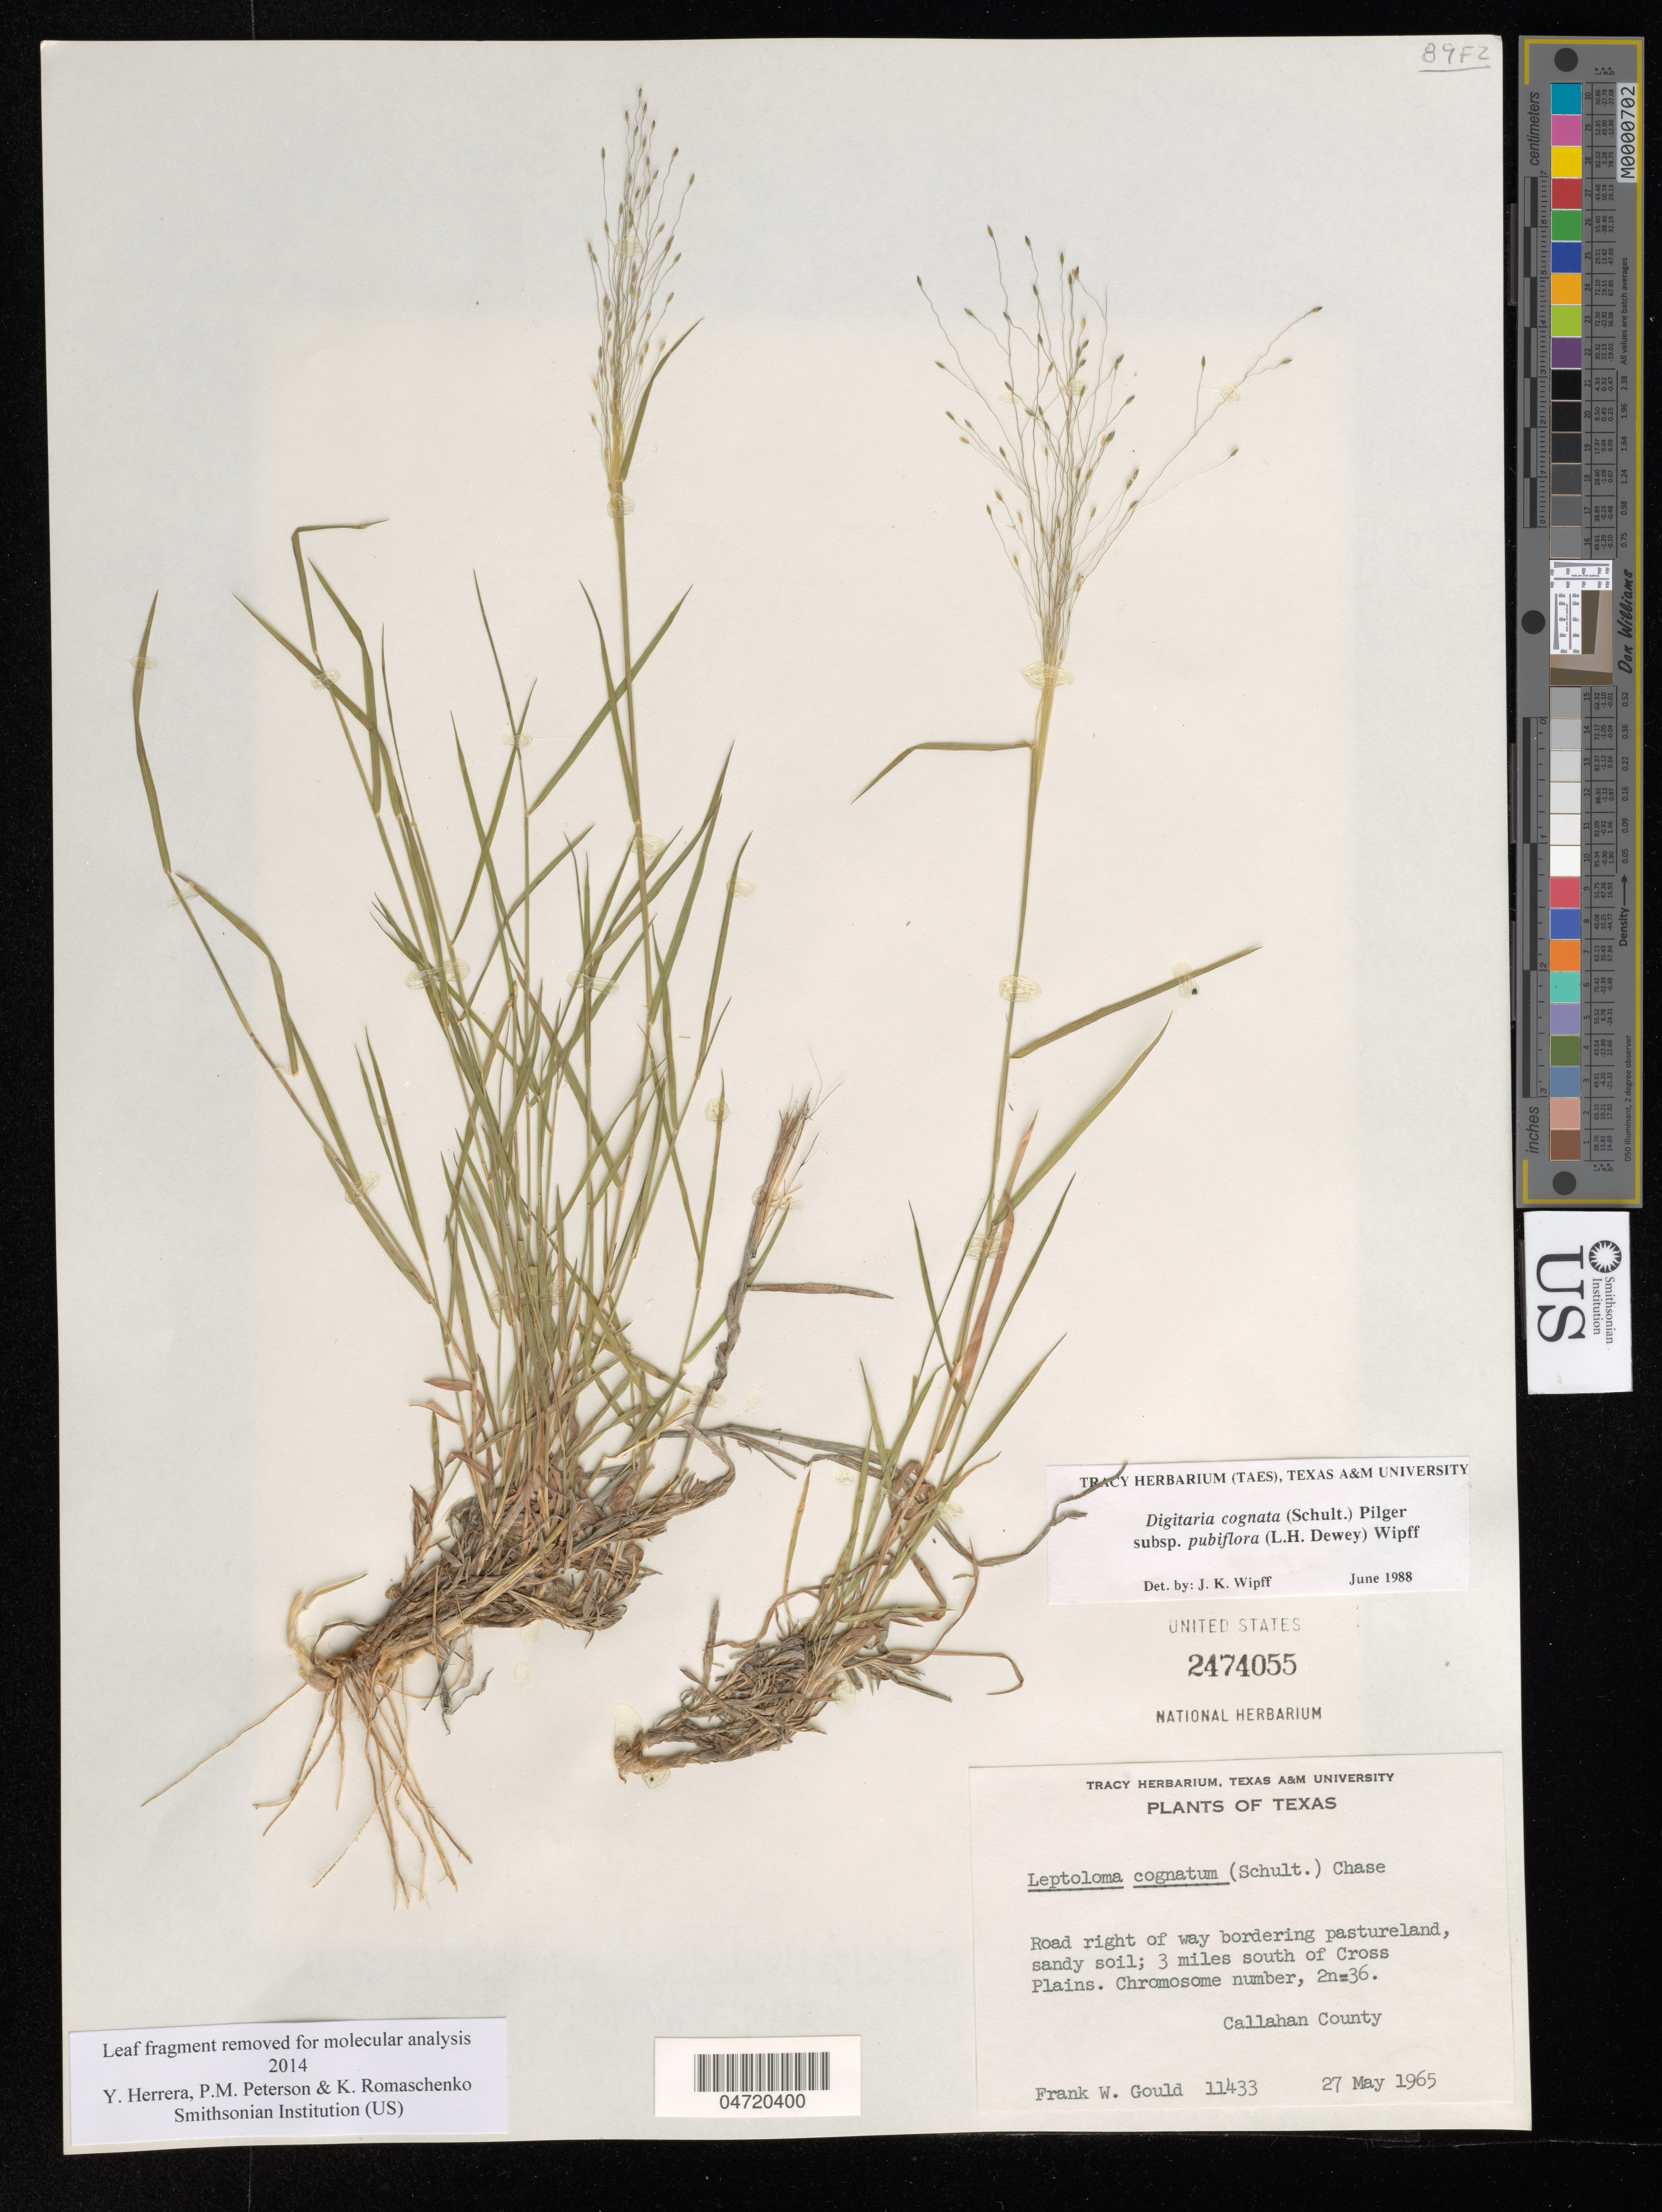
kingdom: Plantae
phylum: Tracheophyta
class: Liliopsida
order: Poales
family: Poaceae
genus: Digitaria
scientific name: Digitaria cognata subsp. pubiflora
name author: (Vasey) Wipff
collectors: F. W. Gould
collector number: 11433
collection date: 1965-05-27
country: United States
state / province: Texas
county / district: Callahan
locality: Road right of way bordering pastureland, sandy soil; 3 miles south of Cross Plains. Callahan County.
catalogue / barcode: US 2474055